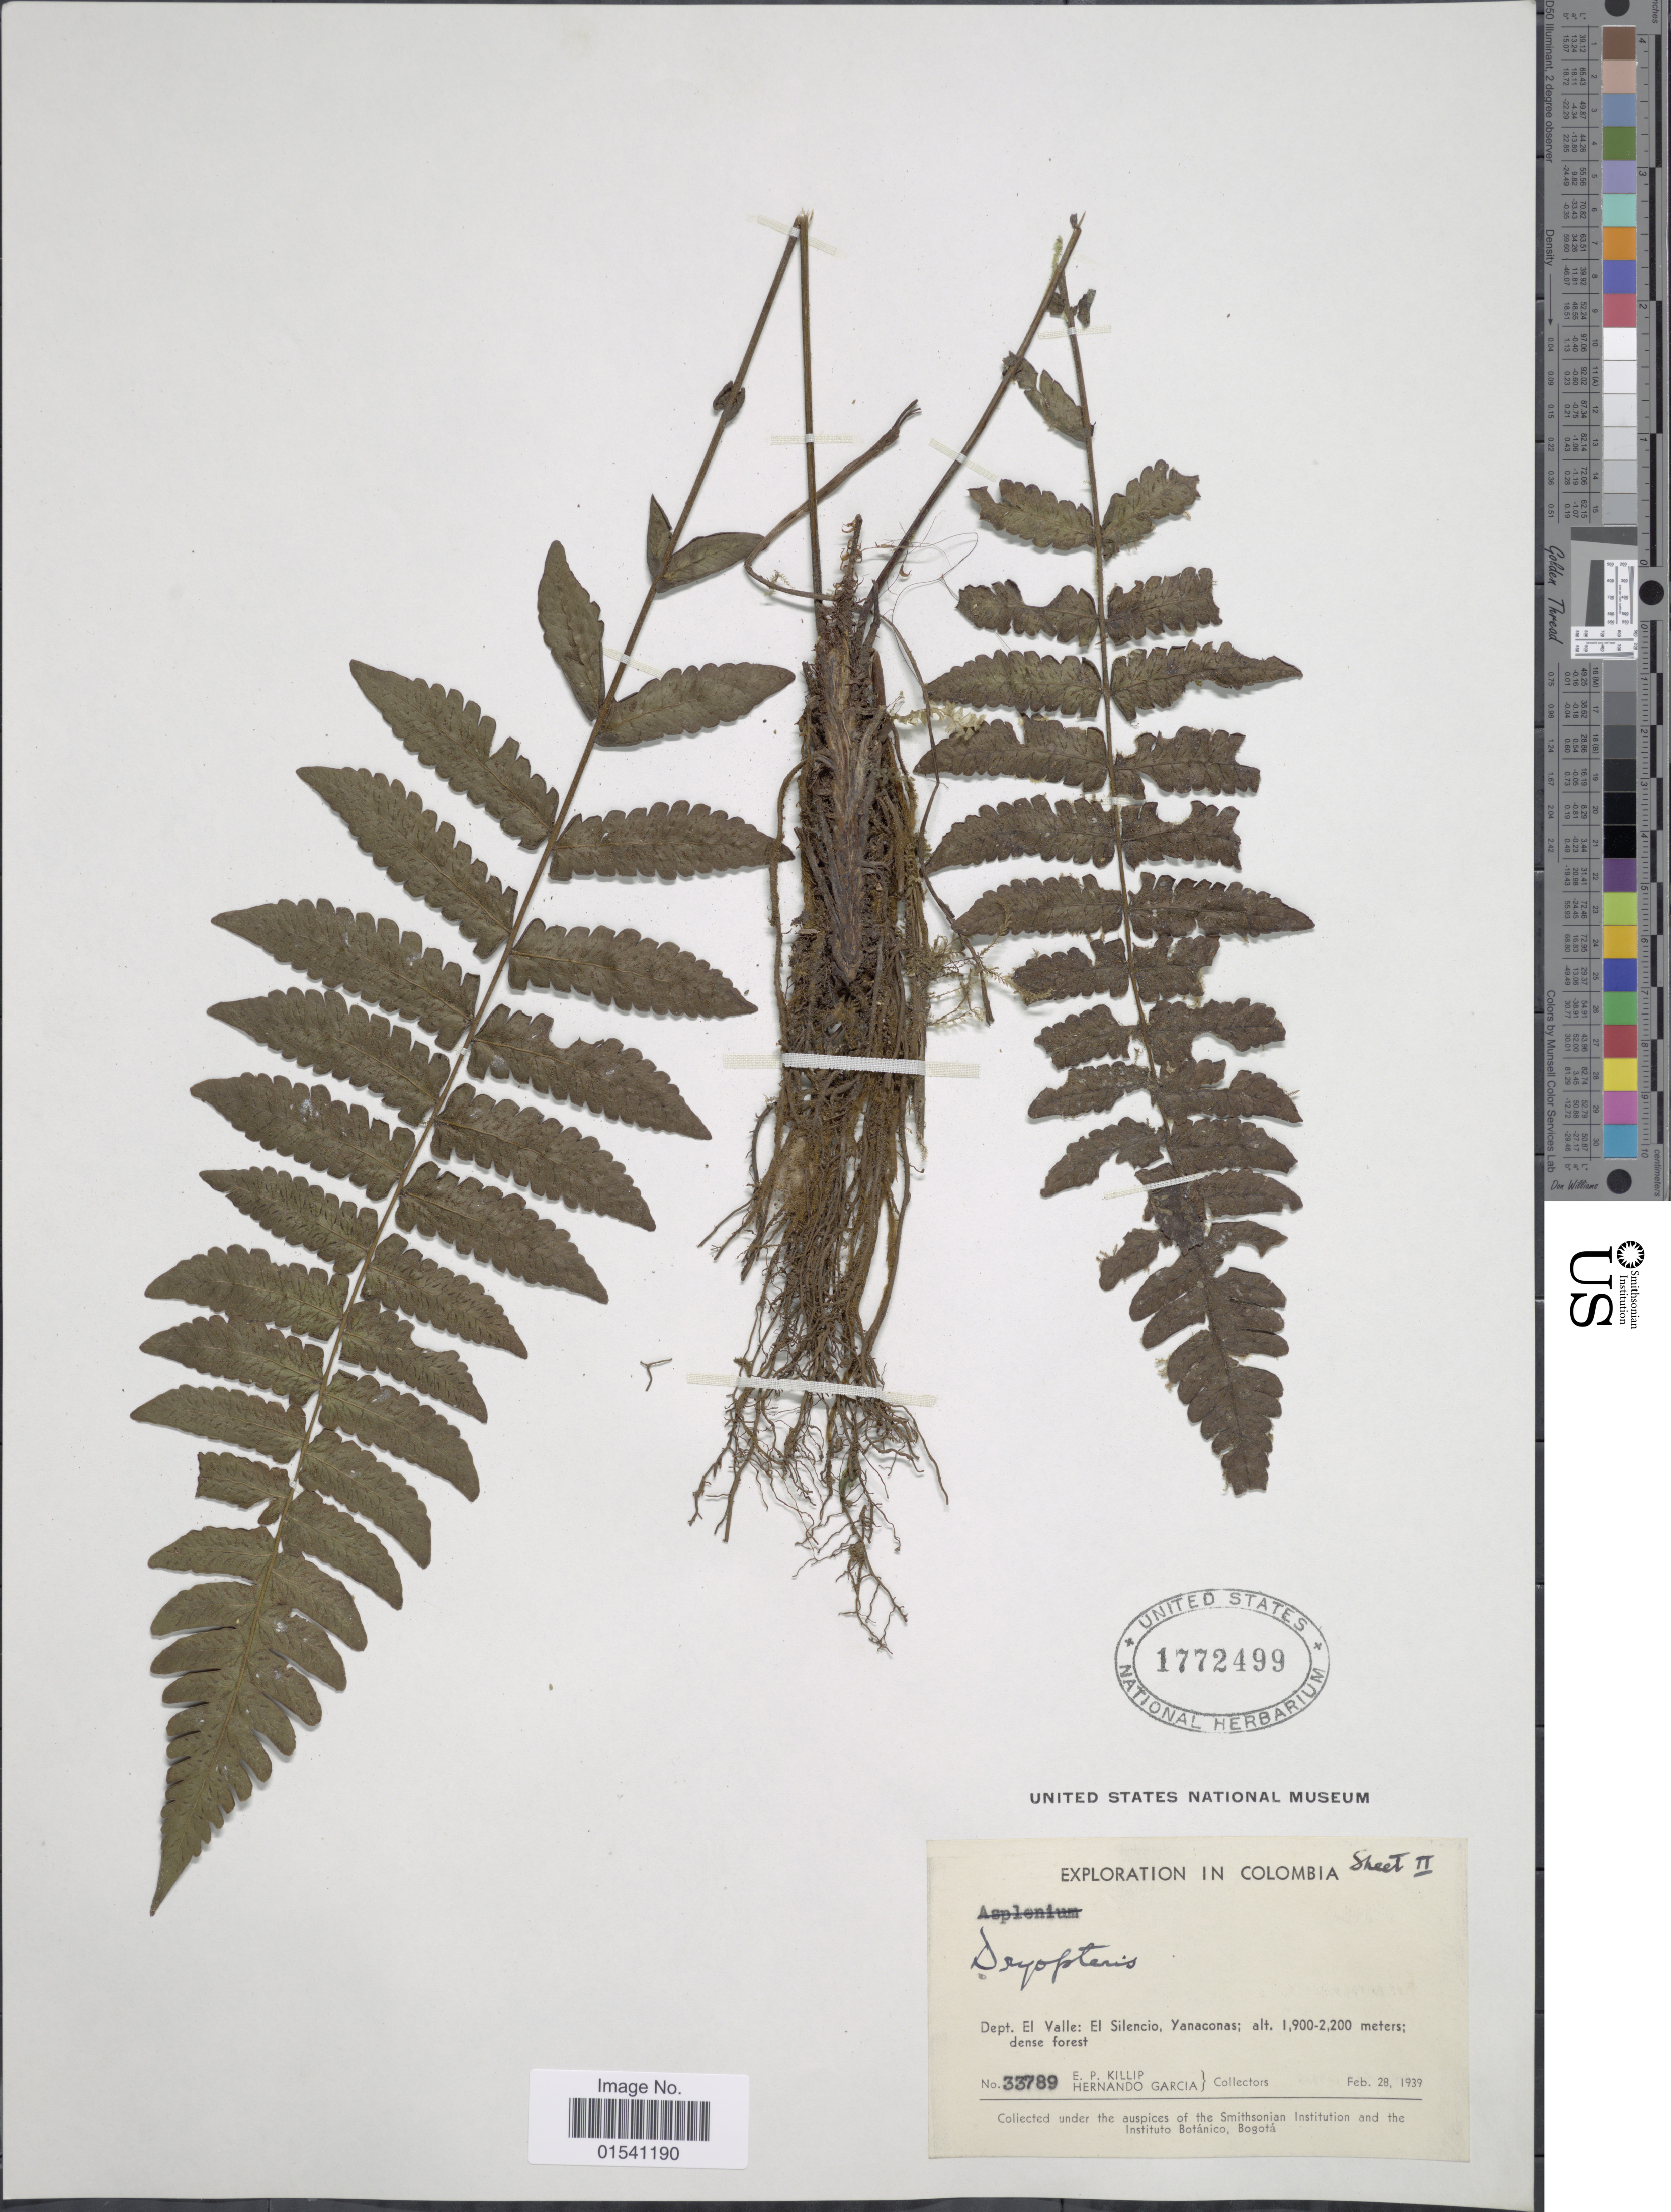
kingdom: Plantae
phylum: Tracheophyta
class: Polypodiopsida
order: Polypodiales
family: Thelypteridaceae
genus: Amauropelta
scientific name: Amauropelta sp.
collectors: E. P. Killip & H. Garcia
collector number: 33789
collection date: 1939-02-28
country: Colombia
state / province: Valle del Cauca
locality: Dept. El Valle: El Silencio, Yanaconas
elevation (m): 1900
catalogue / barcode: US 1772499